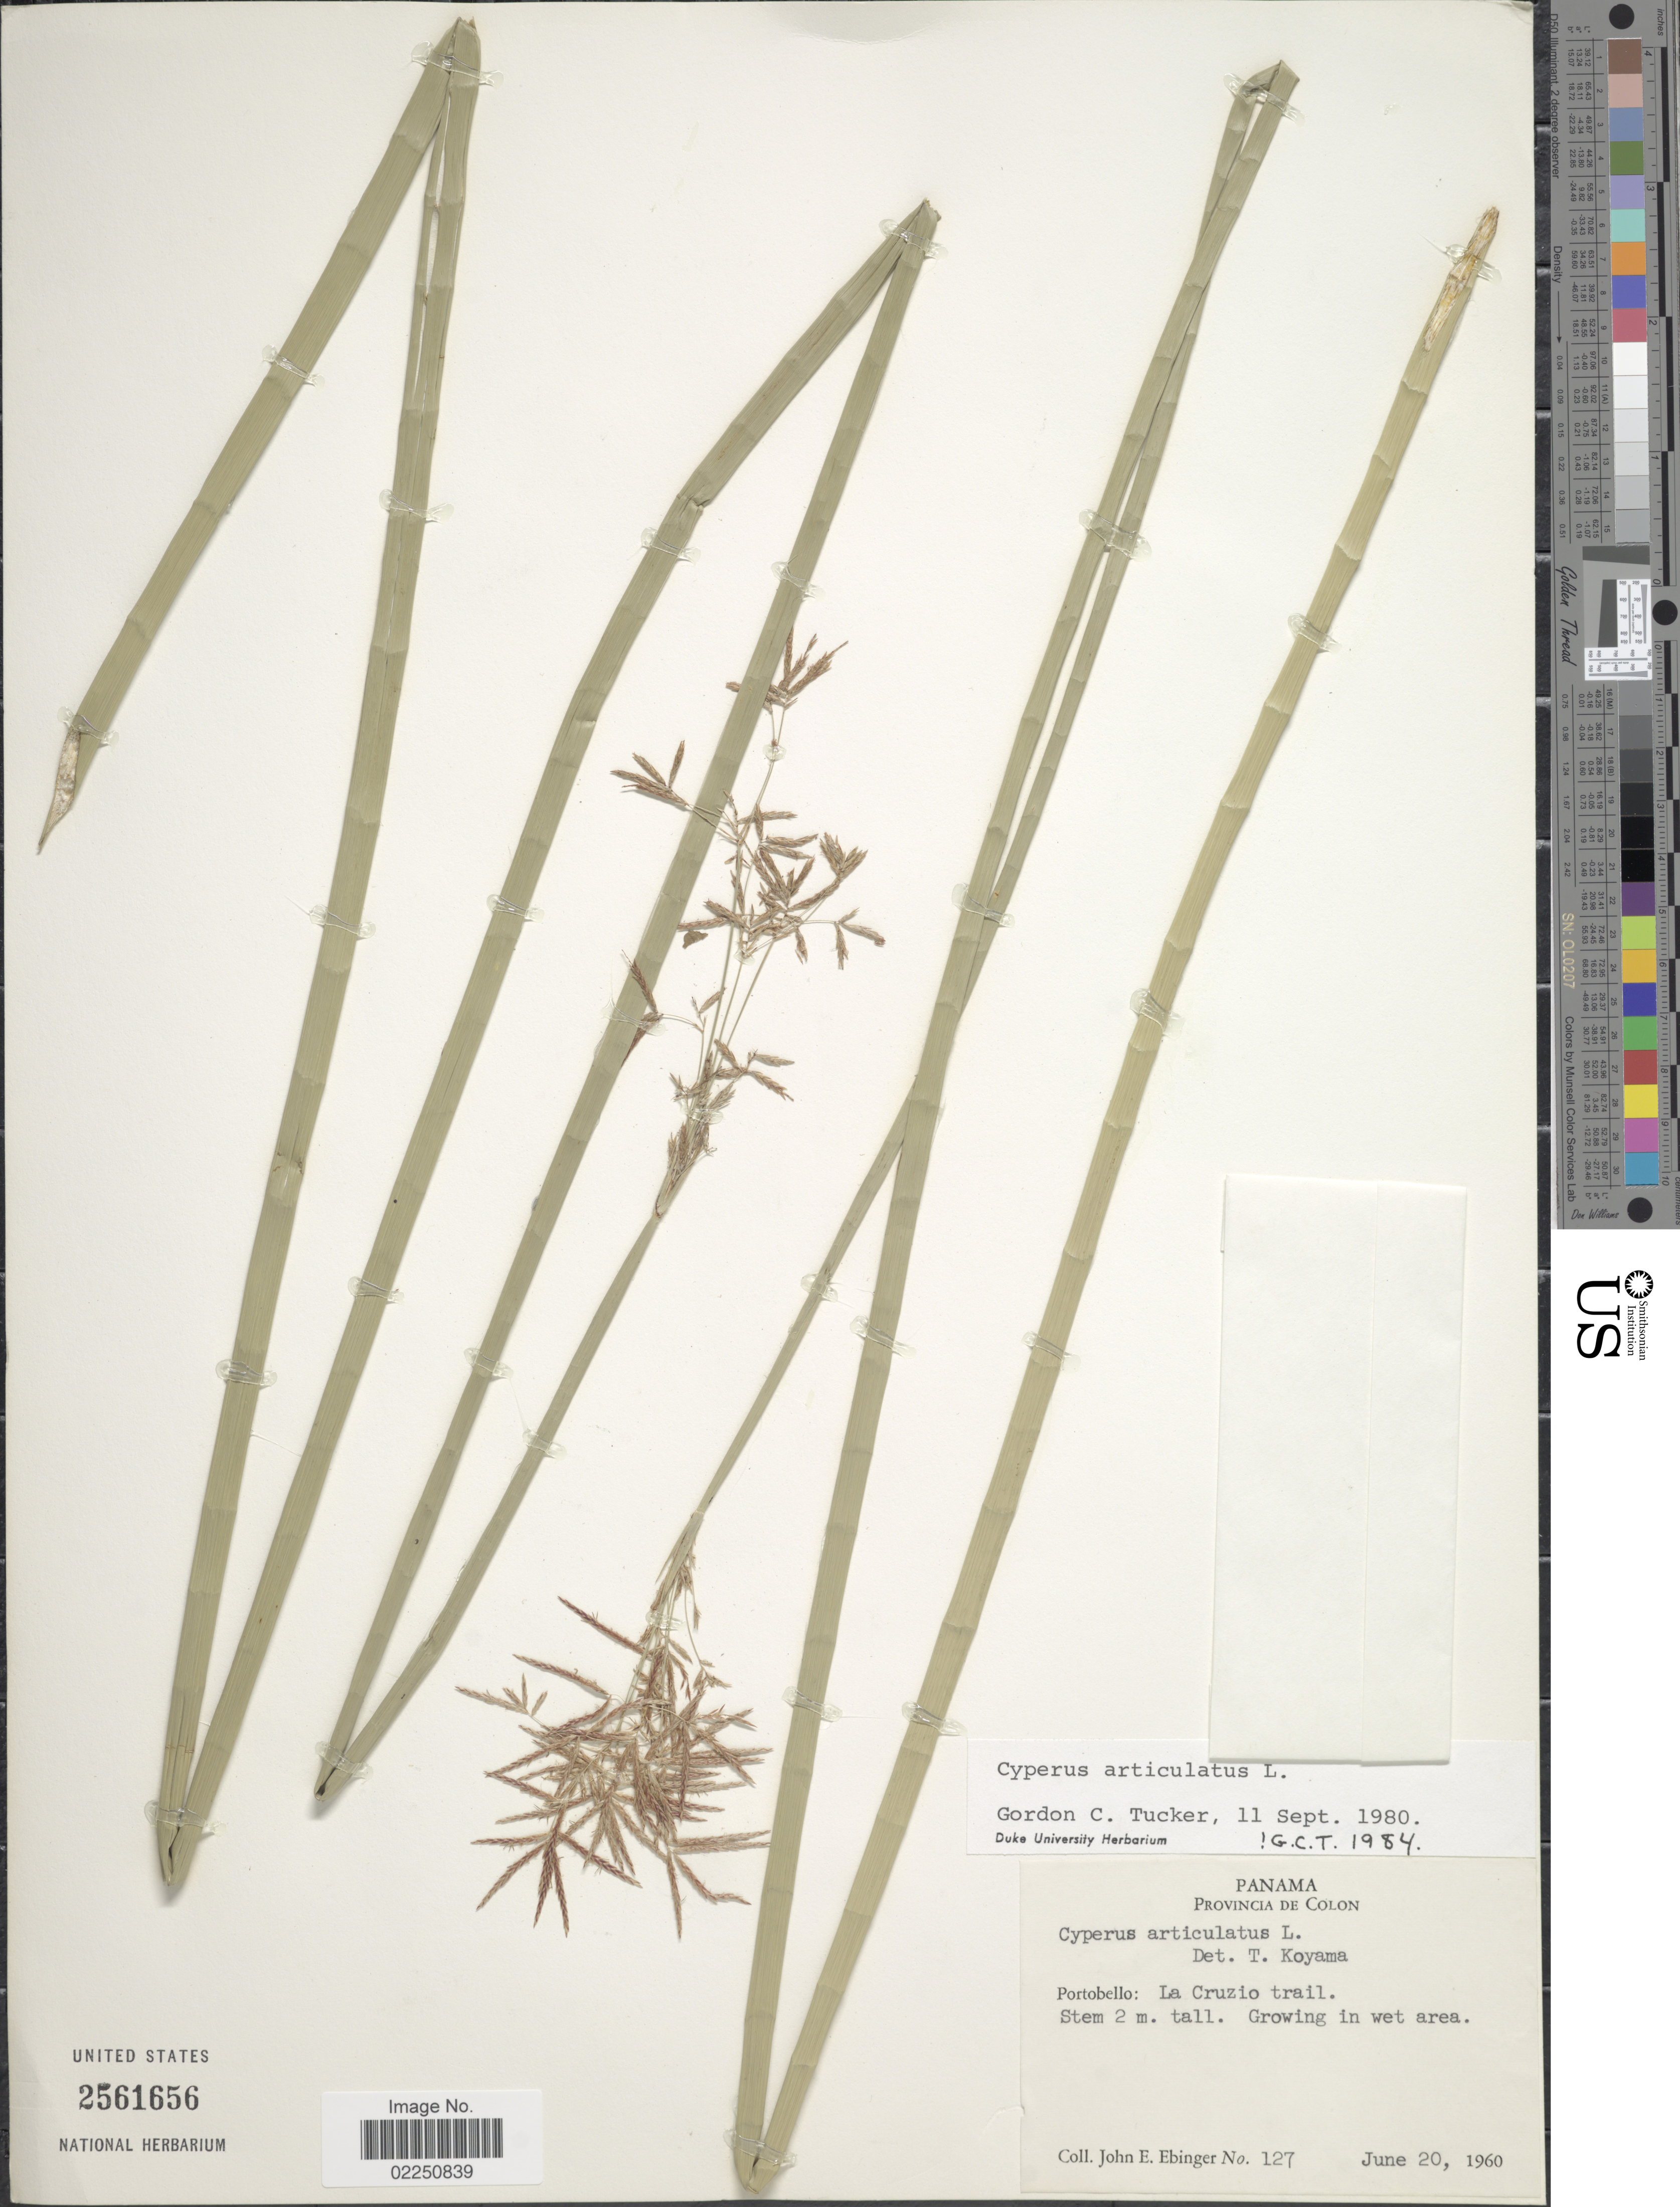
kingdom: Plantae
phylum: Tracheophyta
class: Liliopsida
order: Poales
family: Cyperaceae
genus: Cyperus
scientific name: Cyperus articulatus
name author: L.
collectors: J. Ebinger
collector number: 127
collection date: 1960-06-20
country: Panama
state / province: Colón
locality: Portobello: La Cruzio trail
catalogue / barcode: US 2561656